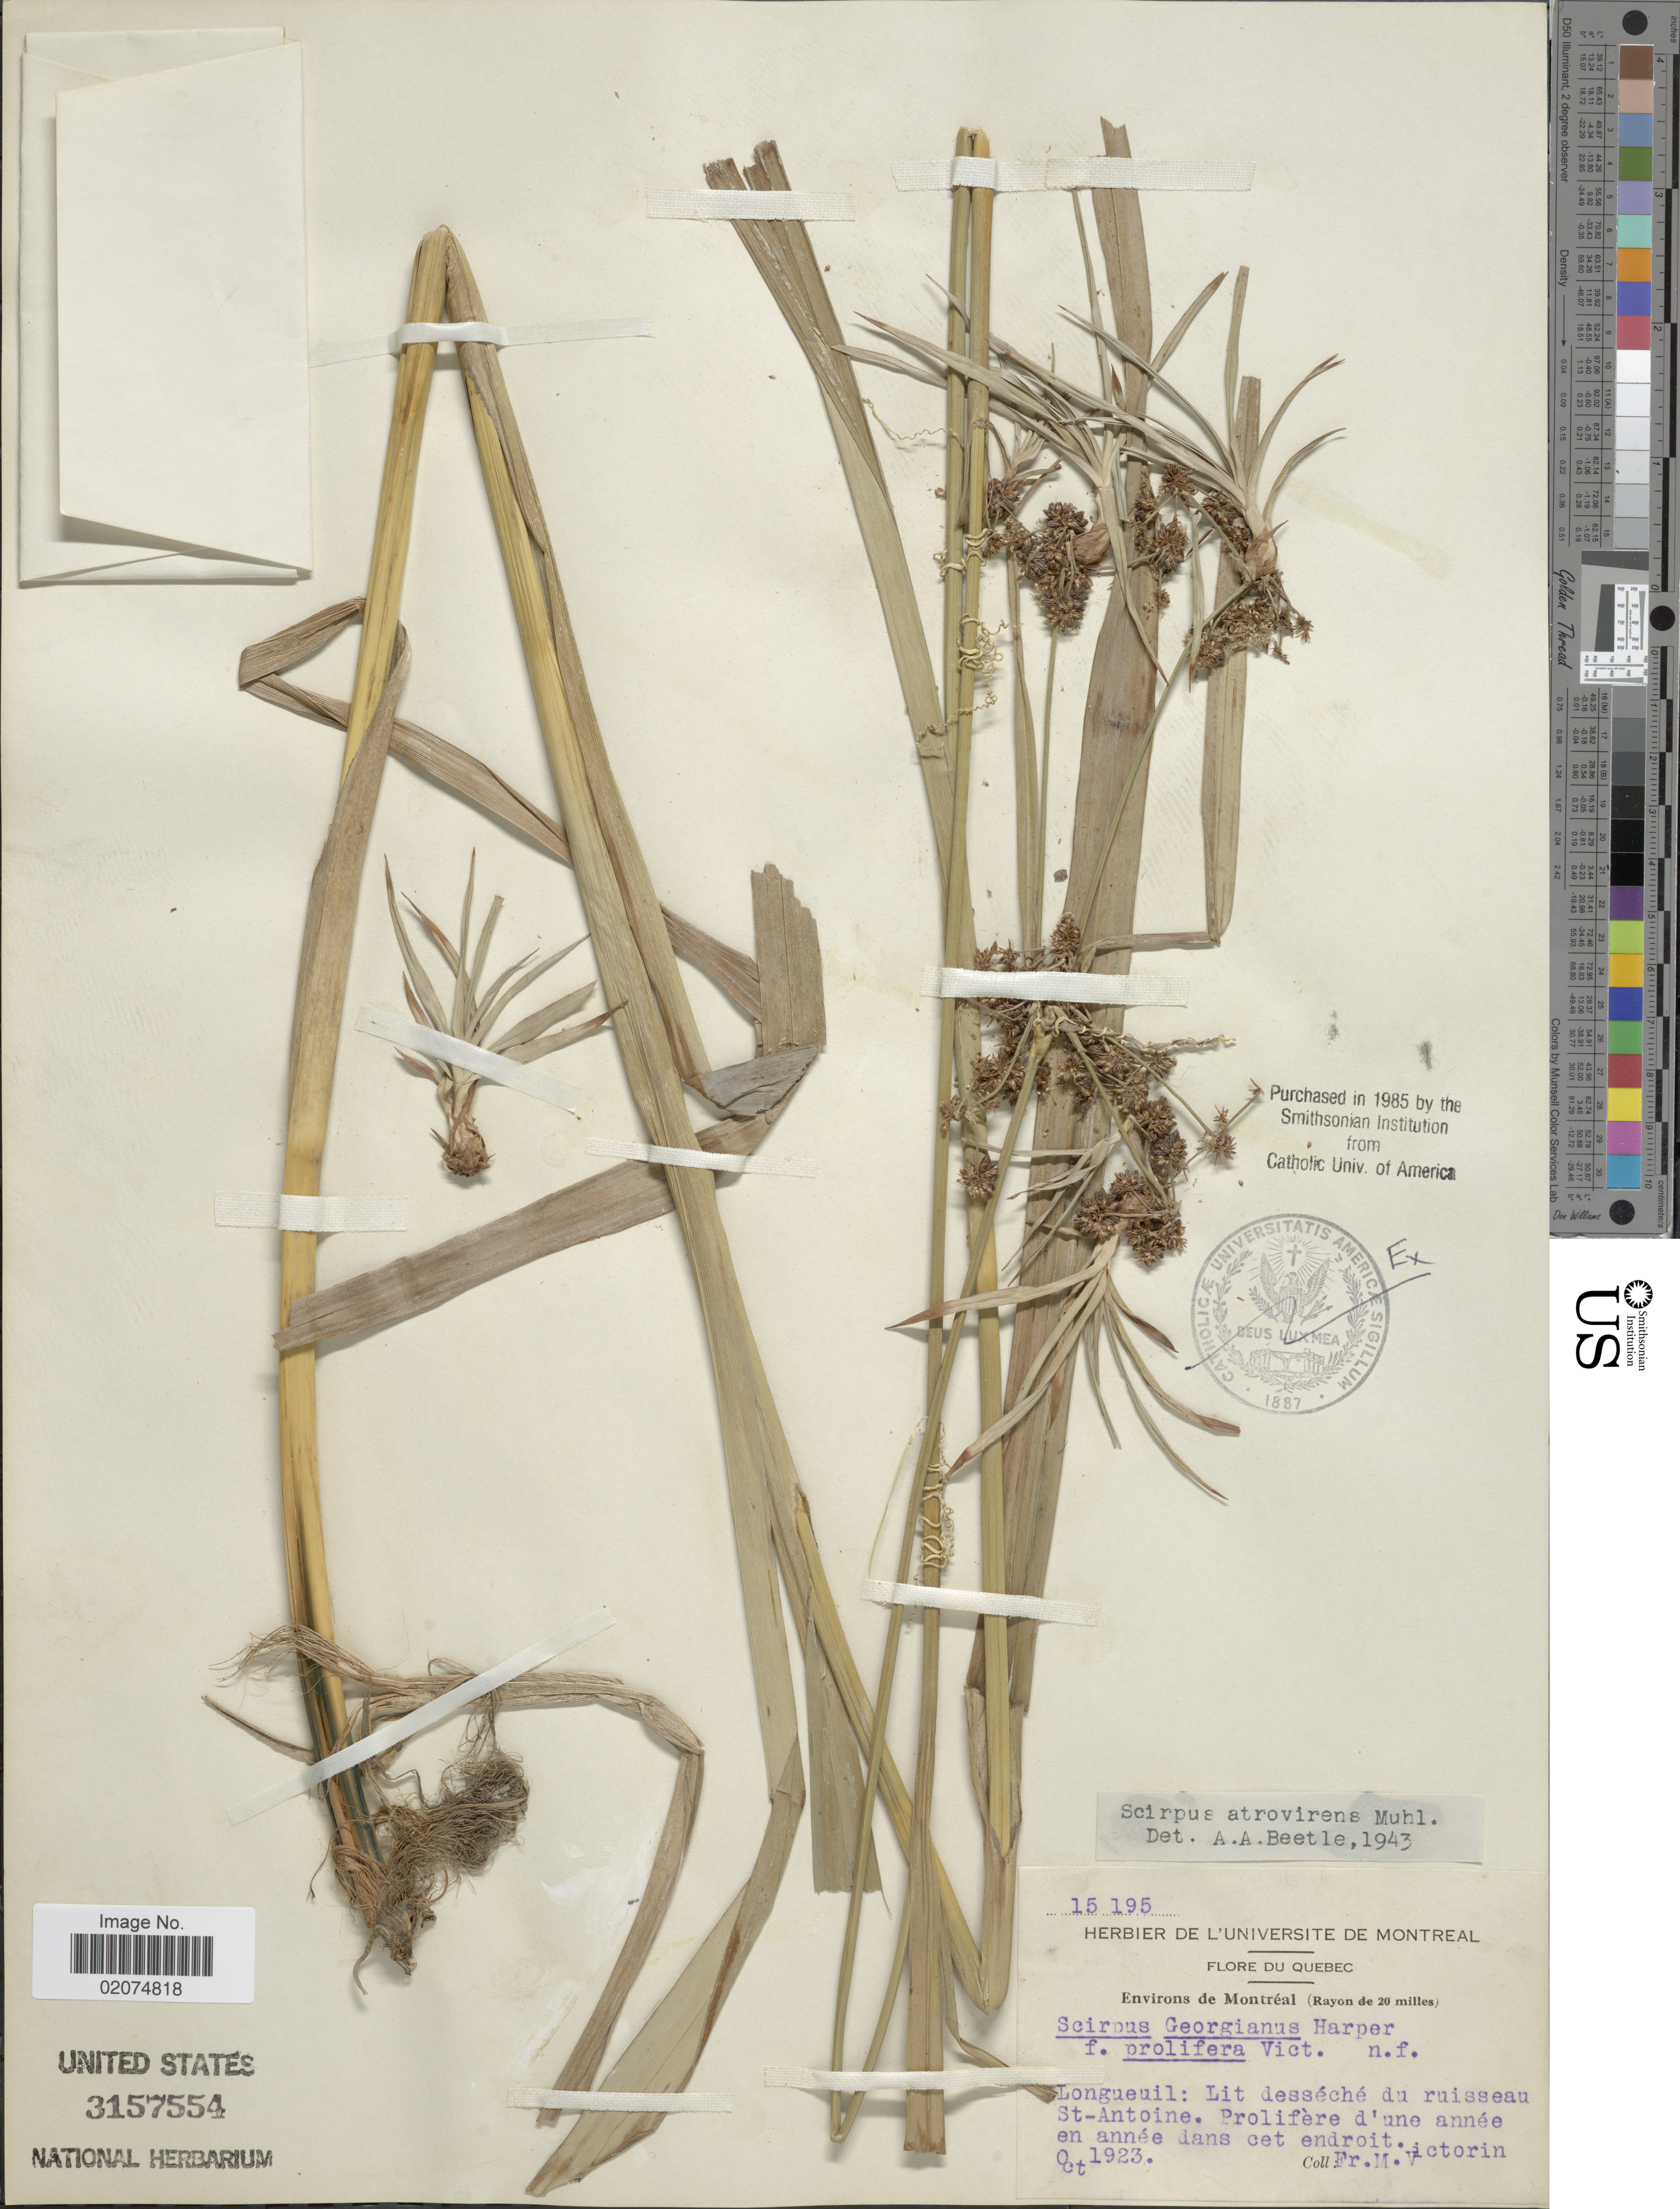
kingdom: Plantae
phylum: Tracheophyta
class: Liliopsida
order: Poales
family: Cyperaceae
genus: Scirpus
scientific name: Scirpus atrovirens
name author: Willd.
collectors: -. Marie-Victorin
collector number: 15195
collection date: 1923-10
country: Canada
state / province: Quebec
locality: Envrions de Montreal (Rayon de 20 miles), Longueuil, lit desseche du ruisseau St-Antoine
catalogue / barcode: US 3157554